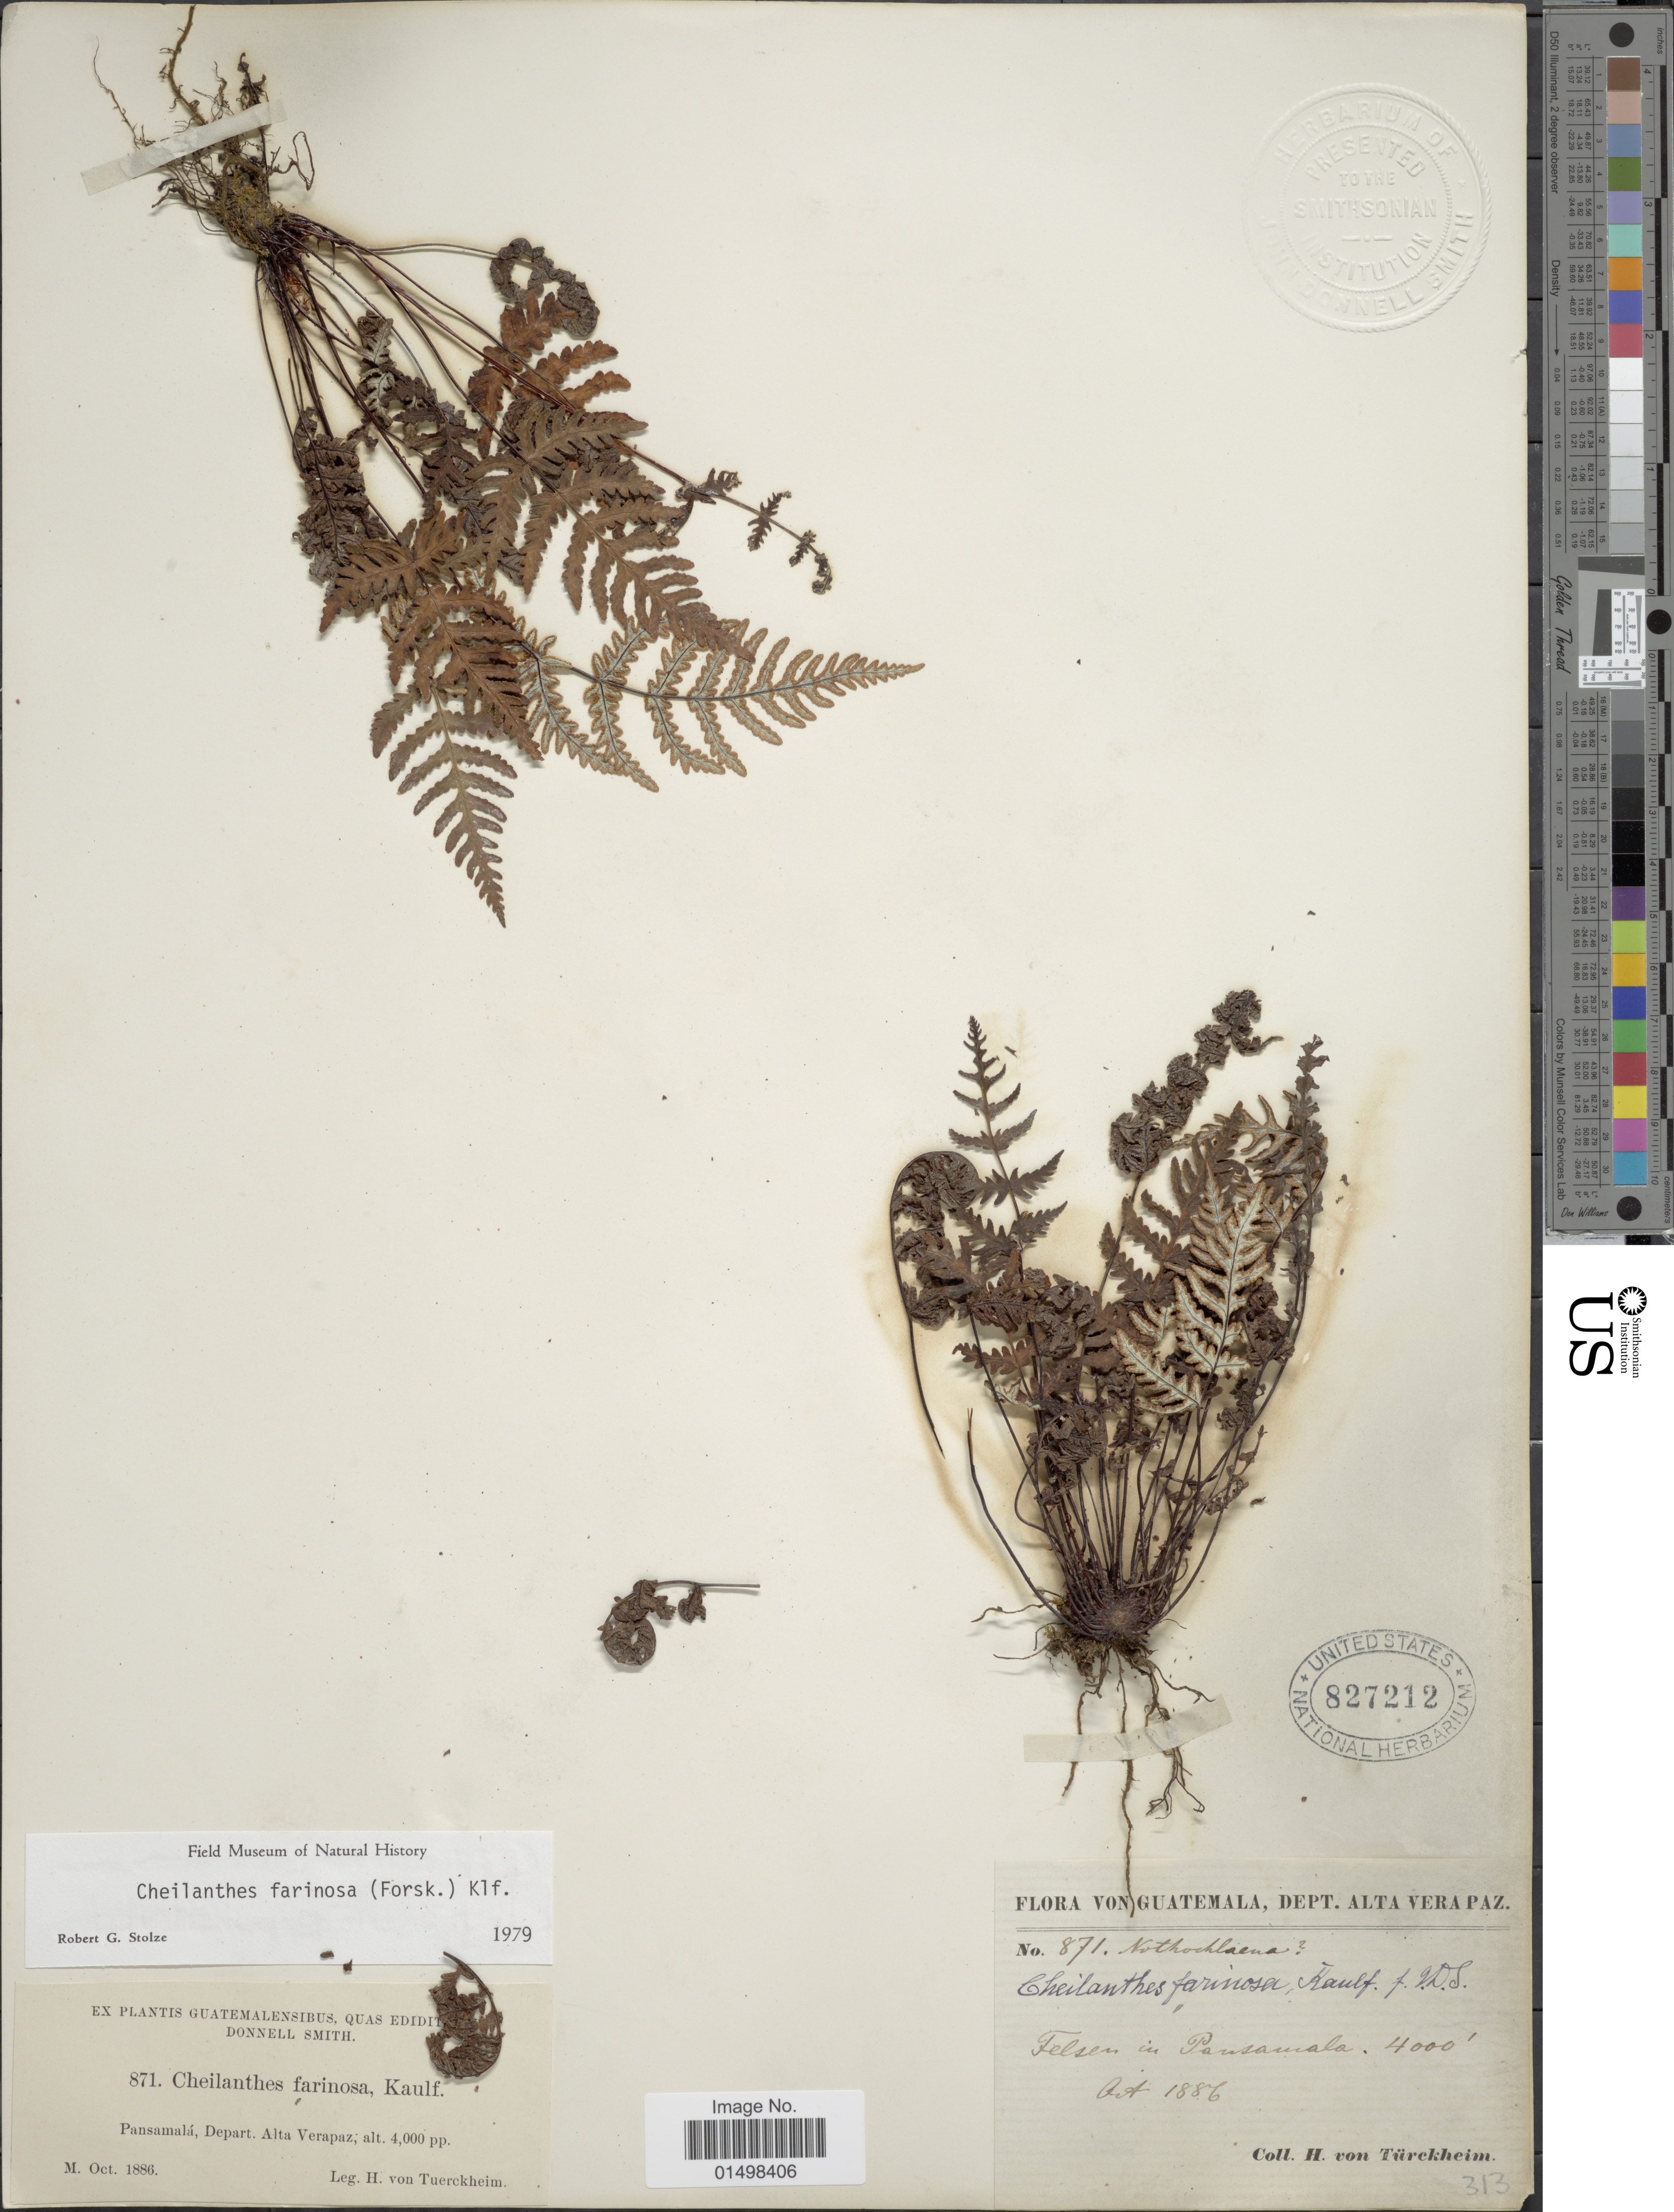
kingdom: Plantae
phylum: Tracheophyta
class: Polypodiopsida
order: Polypodiales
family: Pteridaceae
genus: Aleuritopteris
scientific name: Aleuritopteris farinosa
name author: (Forssk.) Fée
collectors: H. von Türckheim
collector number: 871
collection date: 1886-10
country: Guatemala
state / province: Alta Verapaz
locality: Pansamala, Depart. Alta Verapaz.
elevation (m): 1219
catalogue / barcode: US 827212